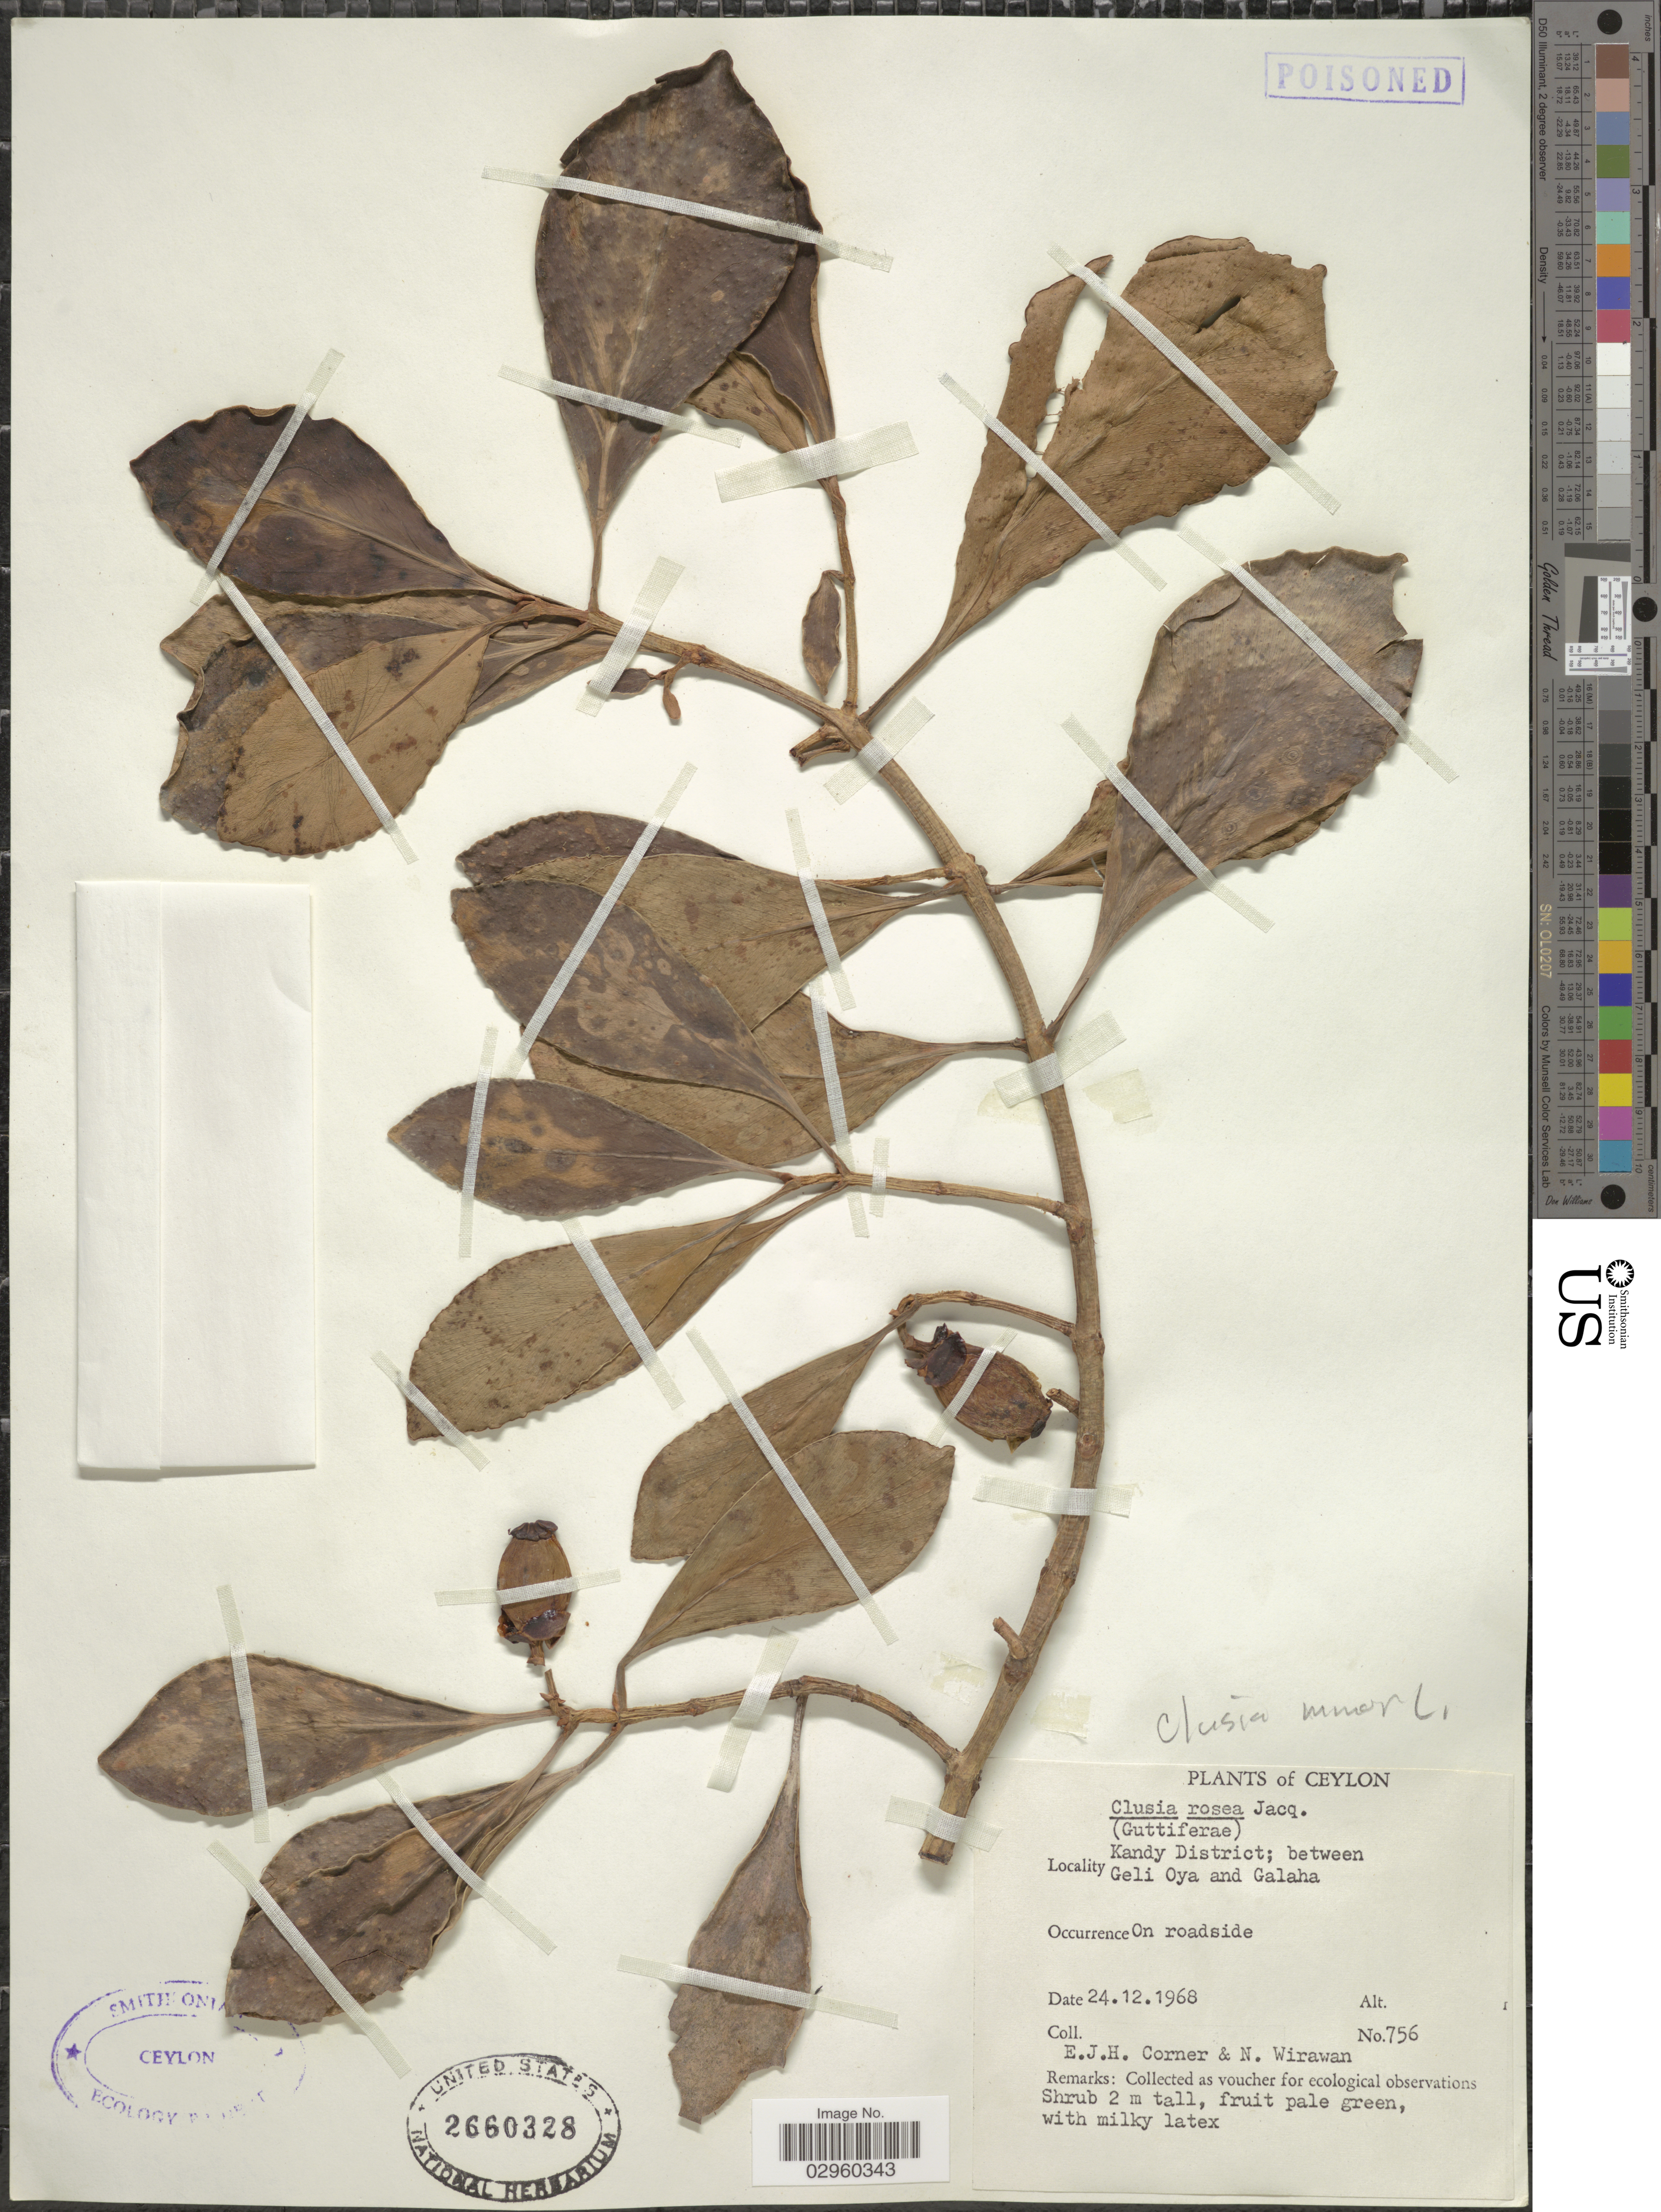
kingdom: Plantae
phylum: Tracheophyta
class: Magnoliopsida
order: Malpighiales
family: Clusiaceae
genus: Clusia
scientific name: Clusia minor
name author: L.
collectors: E. Corner & N. Wirawan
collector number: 756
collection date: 1968-12-24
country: Sri Lanka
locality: Ceylon, Kandy District; between Geli Oya and Galaha.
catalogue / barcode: US 2660328